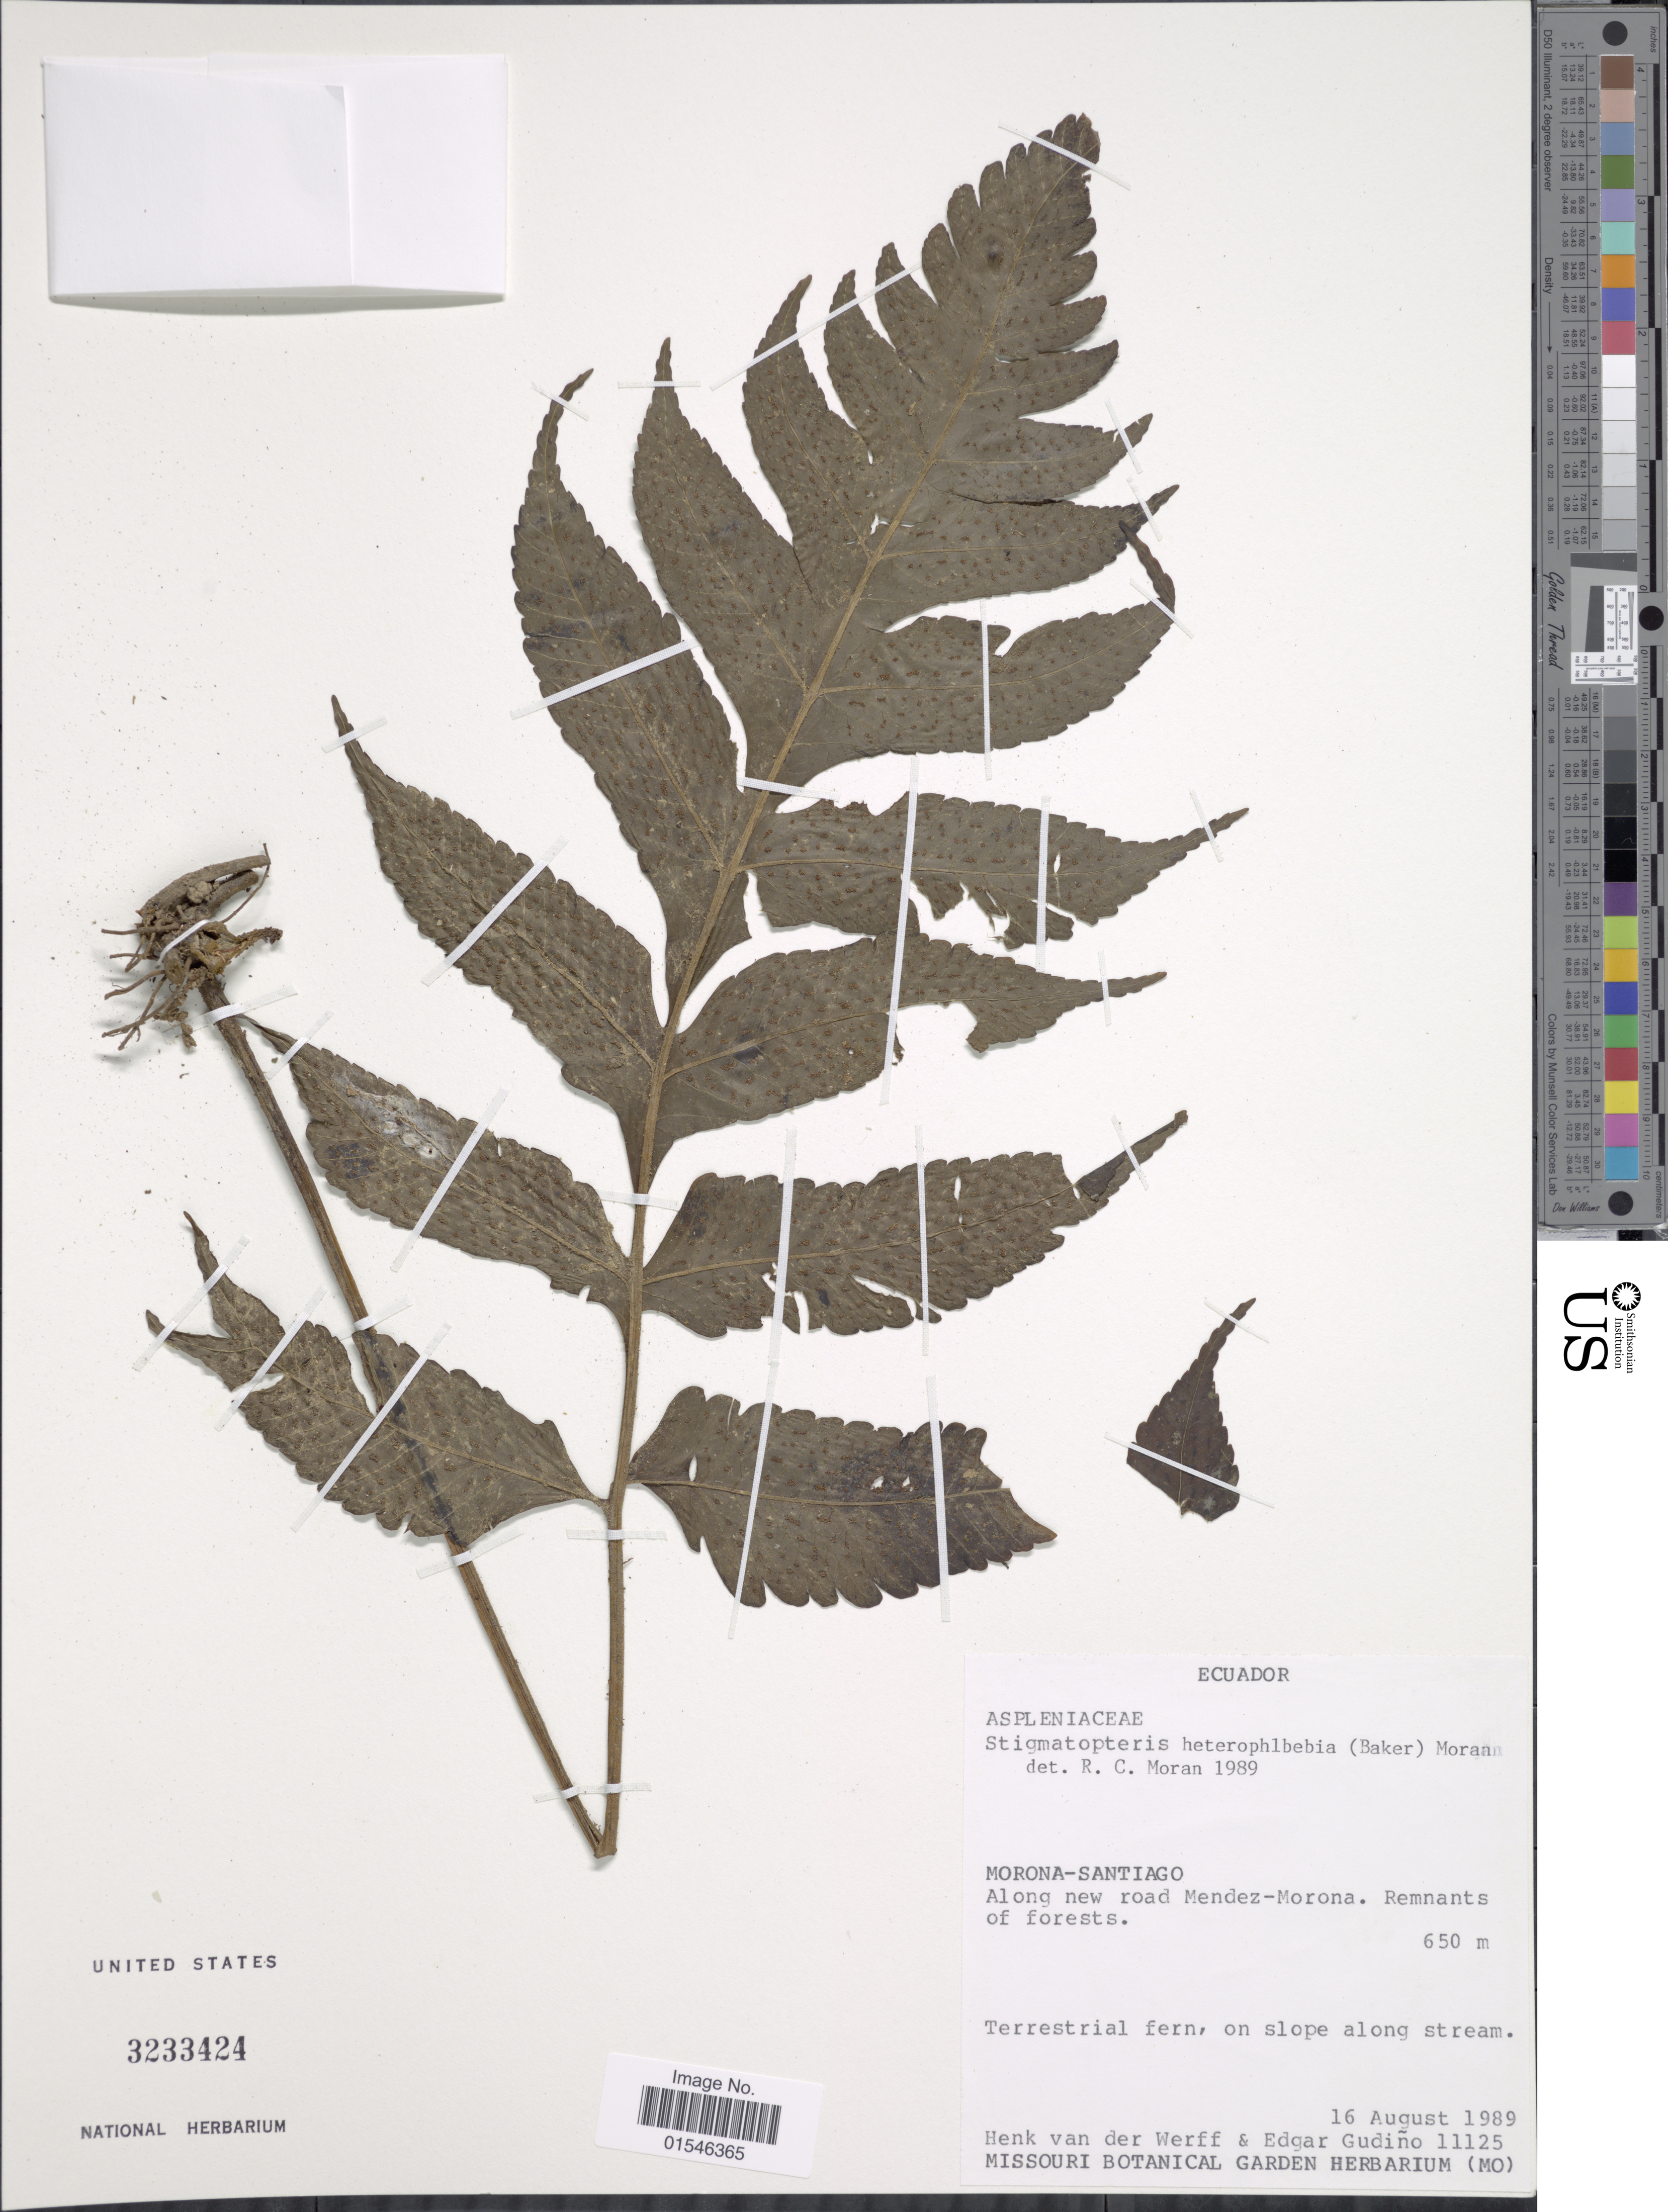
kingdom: Plantae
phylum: Tracheophyta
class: Polypodiopsida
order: Polypodiales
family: Dryopteridaceae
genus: Stigmatopteris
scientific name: Stigmatopteris heterophlebia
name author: (Baker) R.C. Moran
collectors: H. van der Werff & E. Gudiño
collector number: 11125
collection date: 1989-08-16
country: Ecuador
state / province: Morona-Santiago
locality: Along new road Mendez-Morona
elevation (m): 650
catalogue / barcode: US 3233424